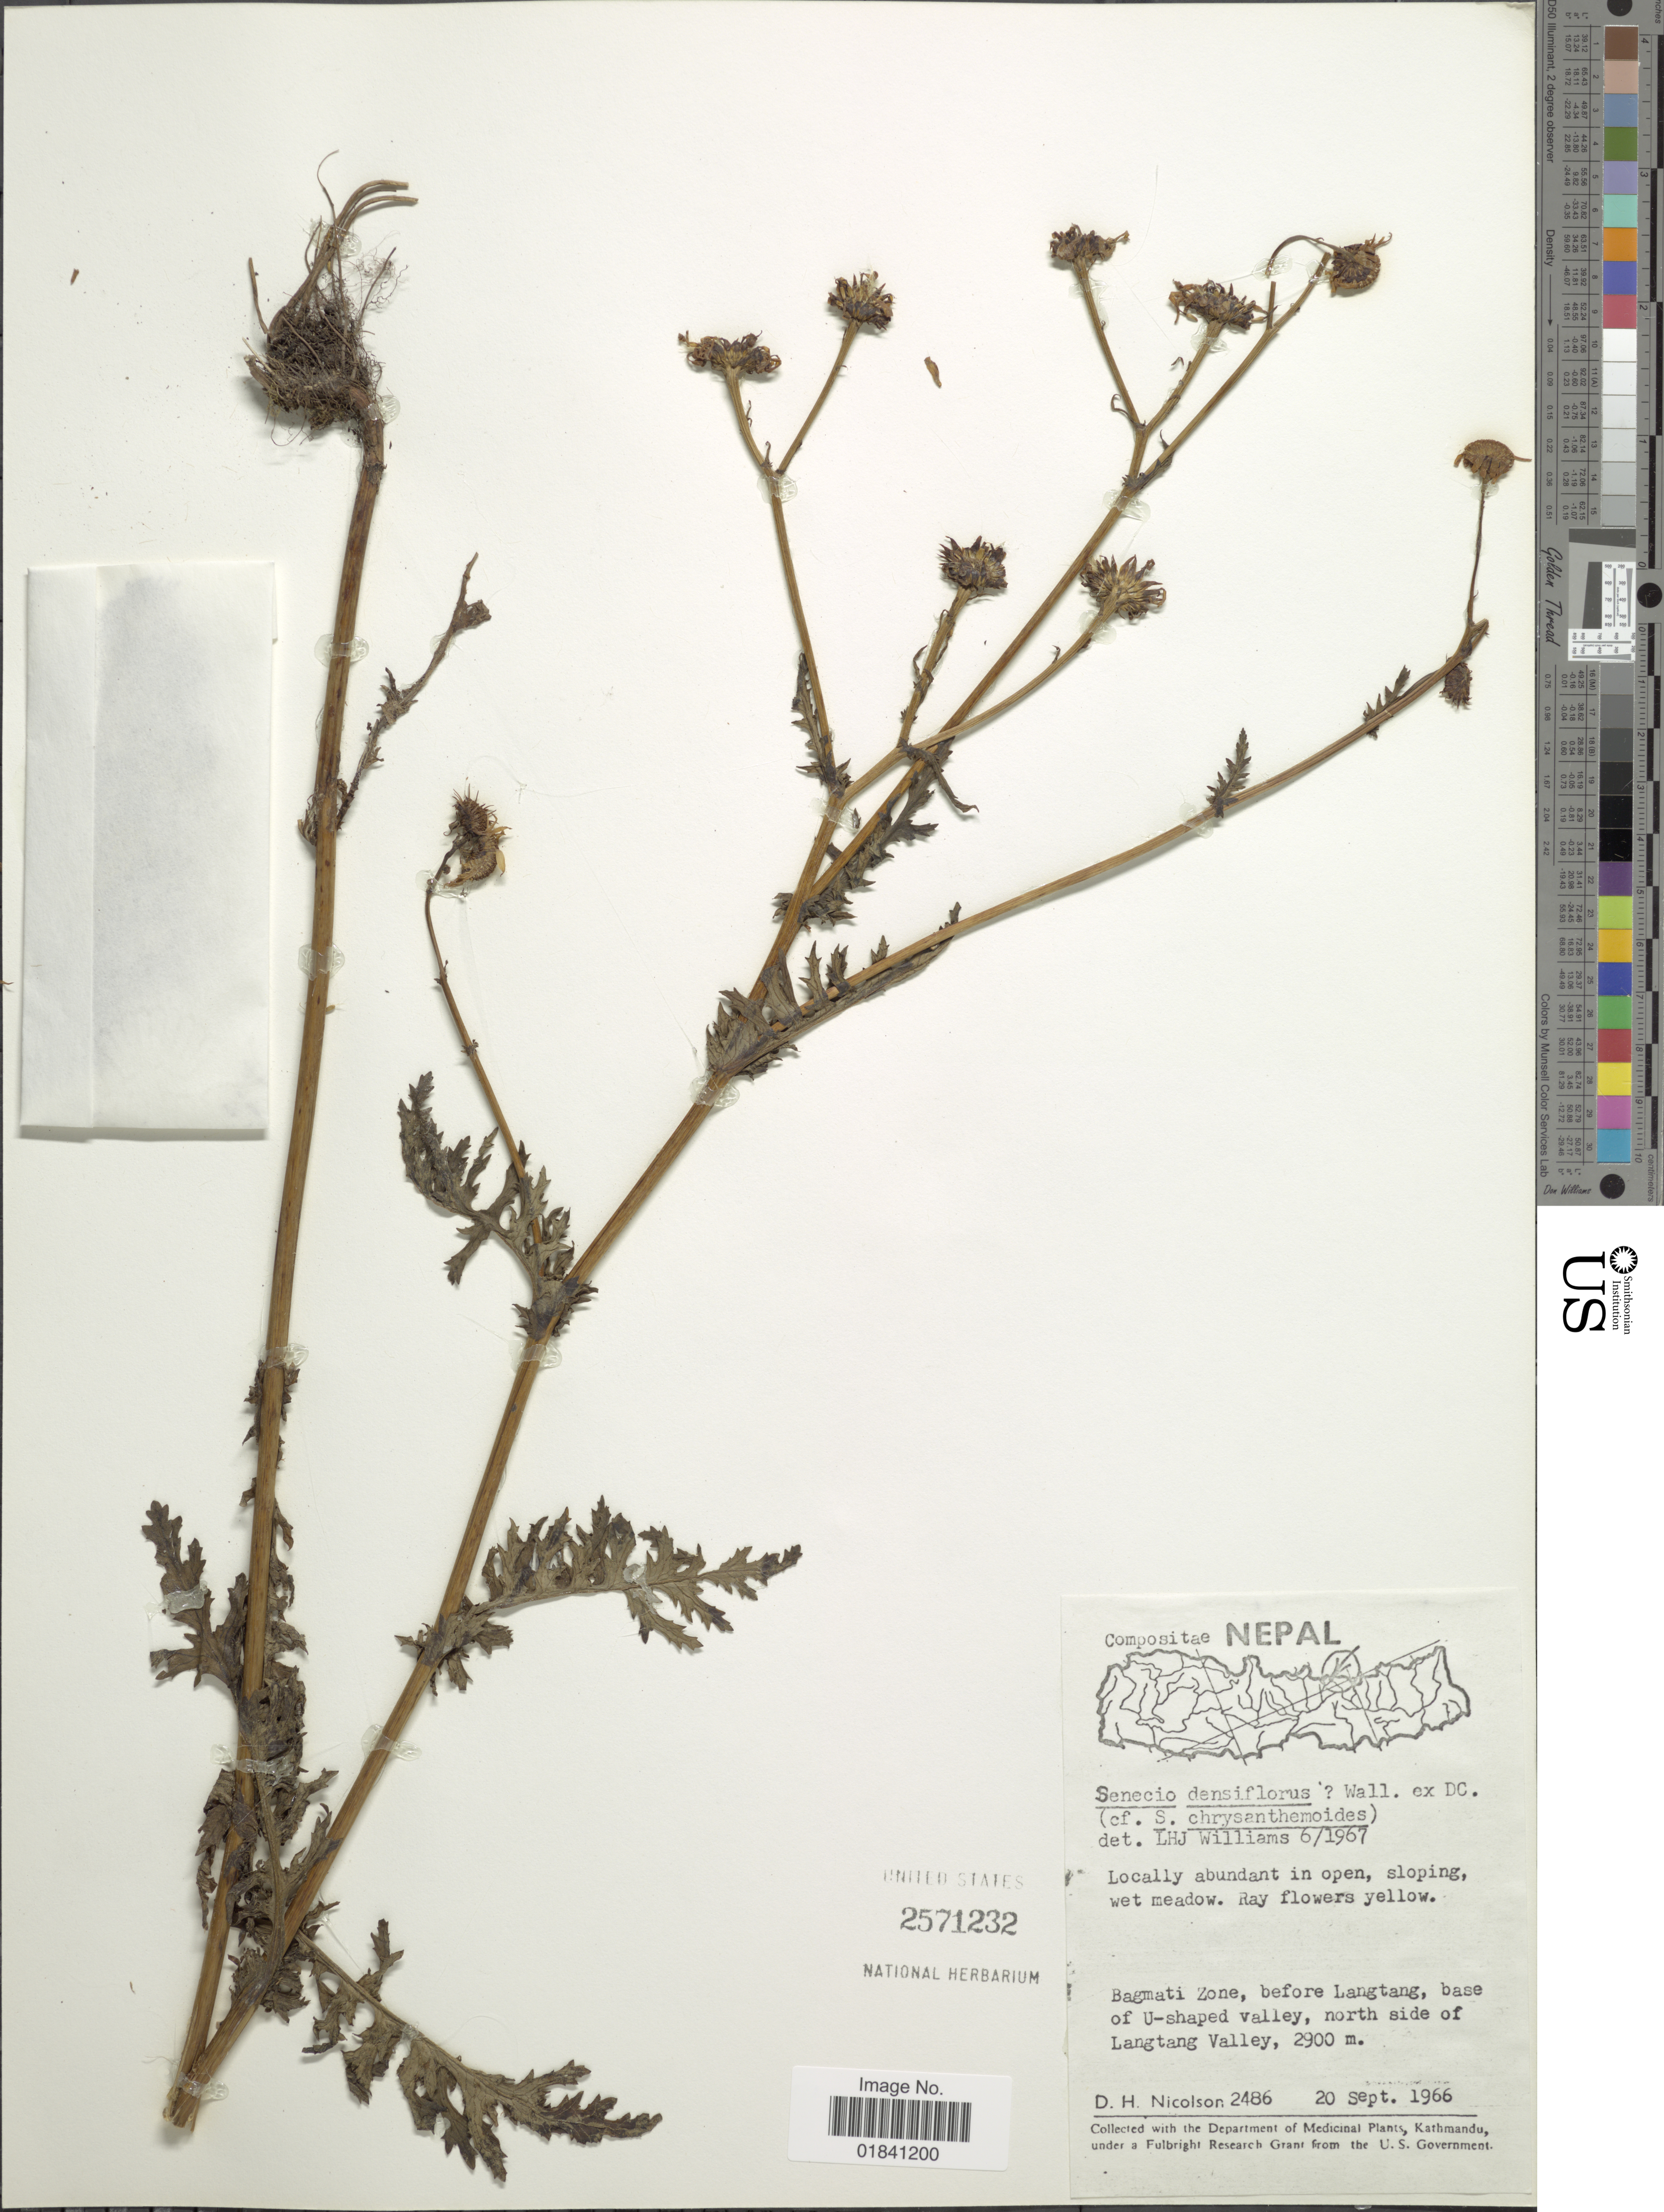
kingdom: Plantae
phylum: Tracheophyta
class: Magnoliopsida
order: Asterales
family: Asteraceae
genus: Senecio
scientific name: Senecio diversifolius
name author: Dumort.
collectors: D. H. Nicolson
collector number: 2486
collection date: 1966-09-20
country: Nepal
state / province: Bagmati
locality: Bagmati Zone, before Langtang, base of U-shaped valley, north side of Langtang Valley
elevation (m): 2900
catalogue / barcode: US 2571232